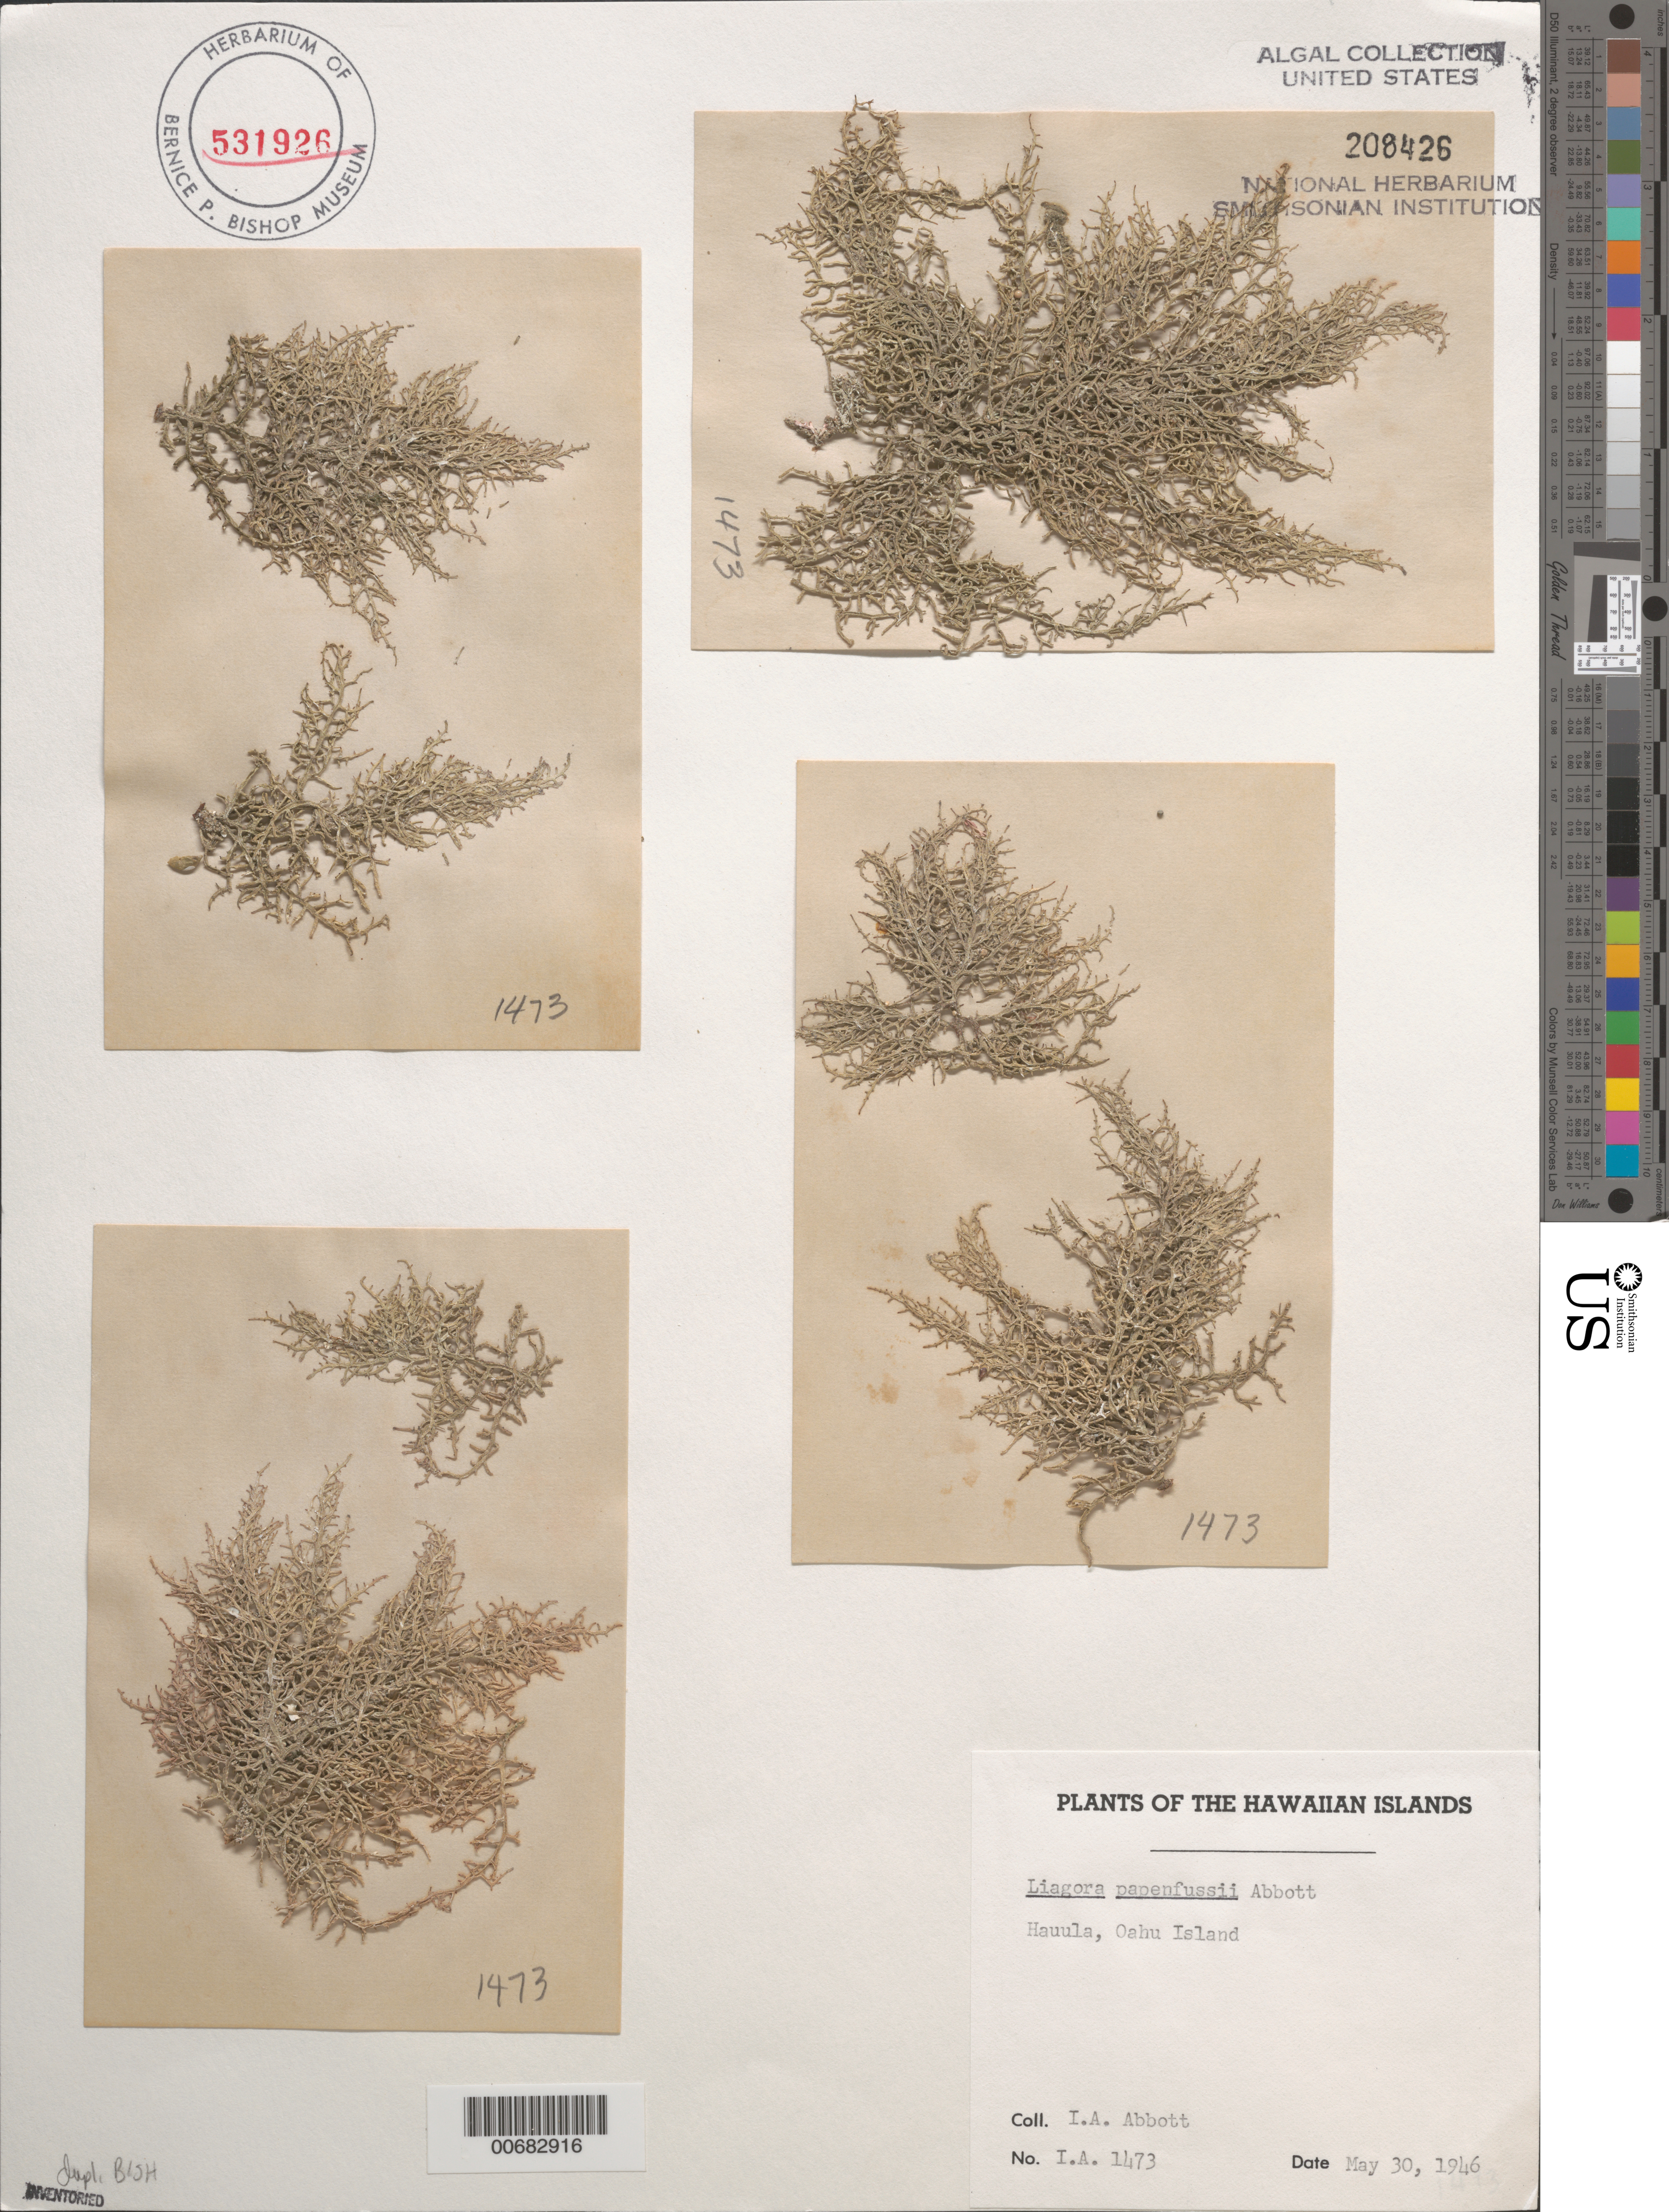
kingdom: Plantae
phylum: Rhodophyta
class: Florideophyceae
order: Nemaliales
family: Liagoraceae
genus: Liagora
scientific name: Liagora papenfussii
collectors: I. A. Abbott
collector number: IAA 1473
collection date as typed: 30 May 1946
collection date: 1946-05-30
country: United States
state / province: Hawaii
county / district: Honolulu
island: Oahu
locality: Hau'ula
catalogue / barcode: US 208426